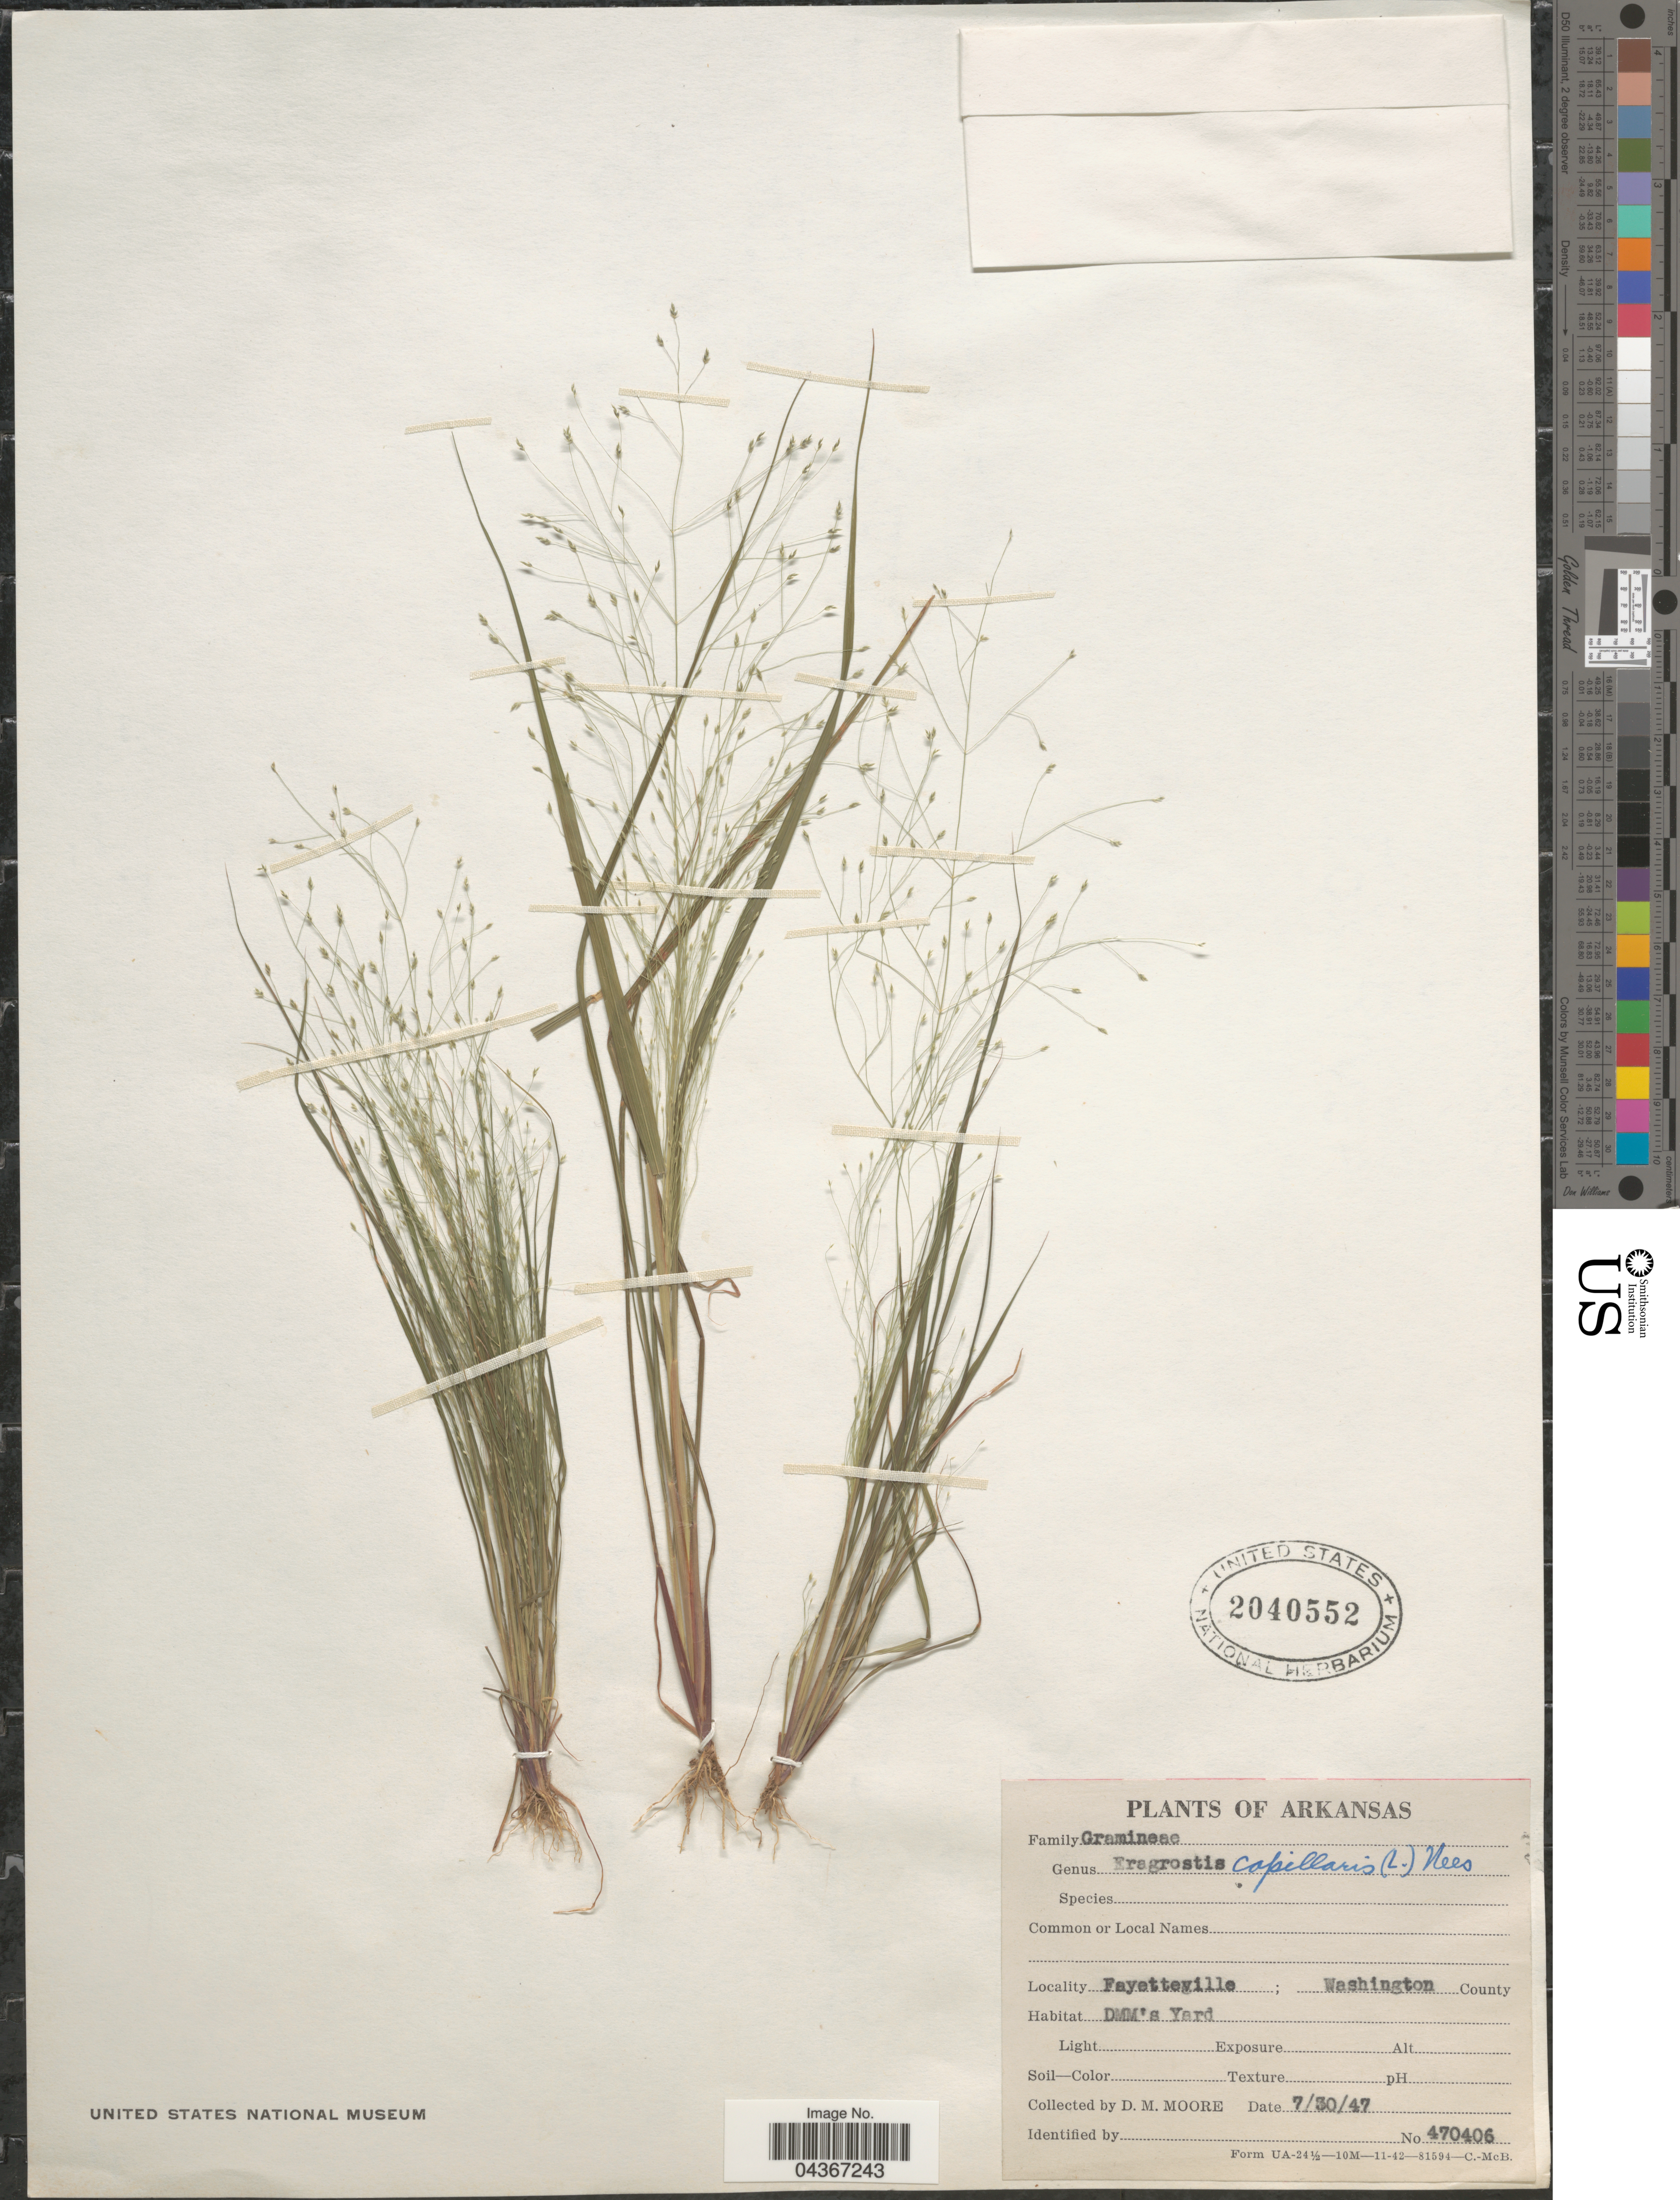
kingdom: Plantae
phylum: Tracheophyta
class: Liliopsida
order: Poales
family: Poaceae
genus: Eragrostis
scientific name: Eragrostis capillaris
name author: (L.) Nees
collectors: D. Moore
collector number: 470406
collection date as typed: Transcribed d/m/y: 30/7/47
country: United States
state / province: Arkansas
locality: Fayetteville; Washington County. DMM's Yard.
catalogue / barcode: US 2040552